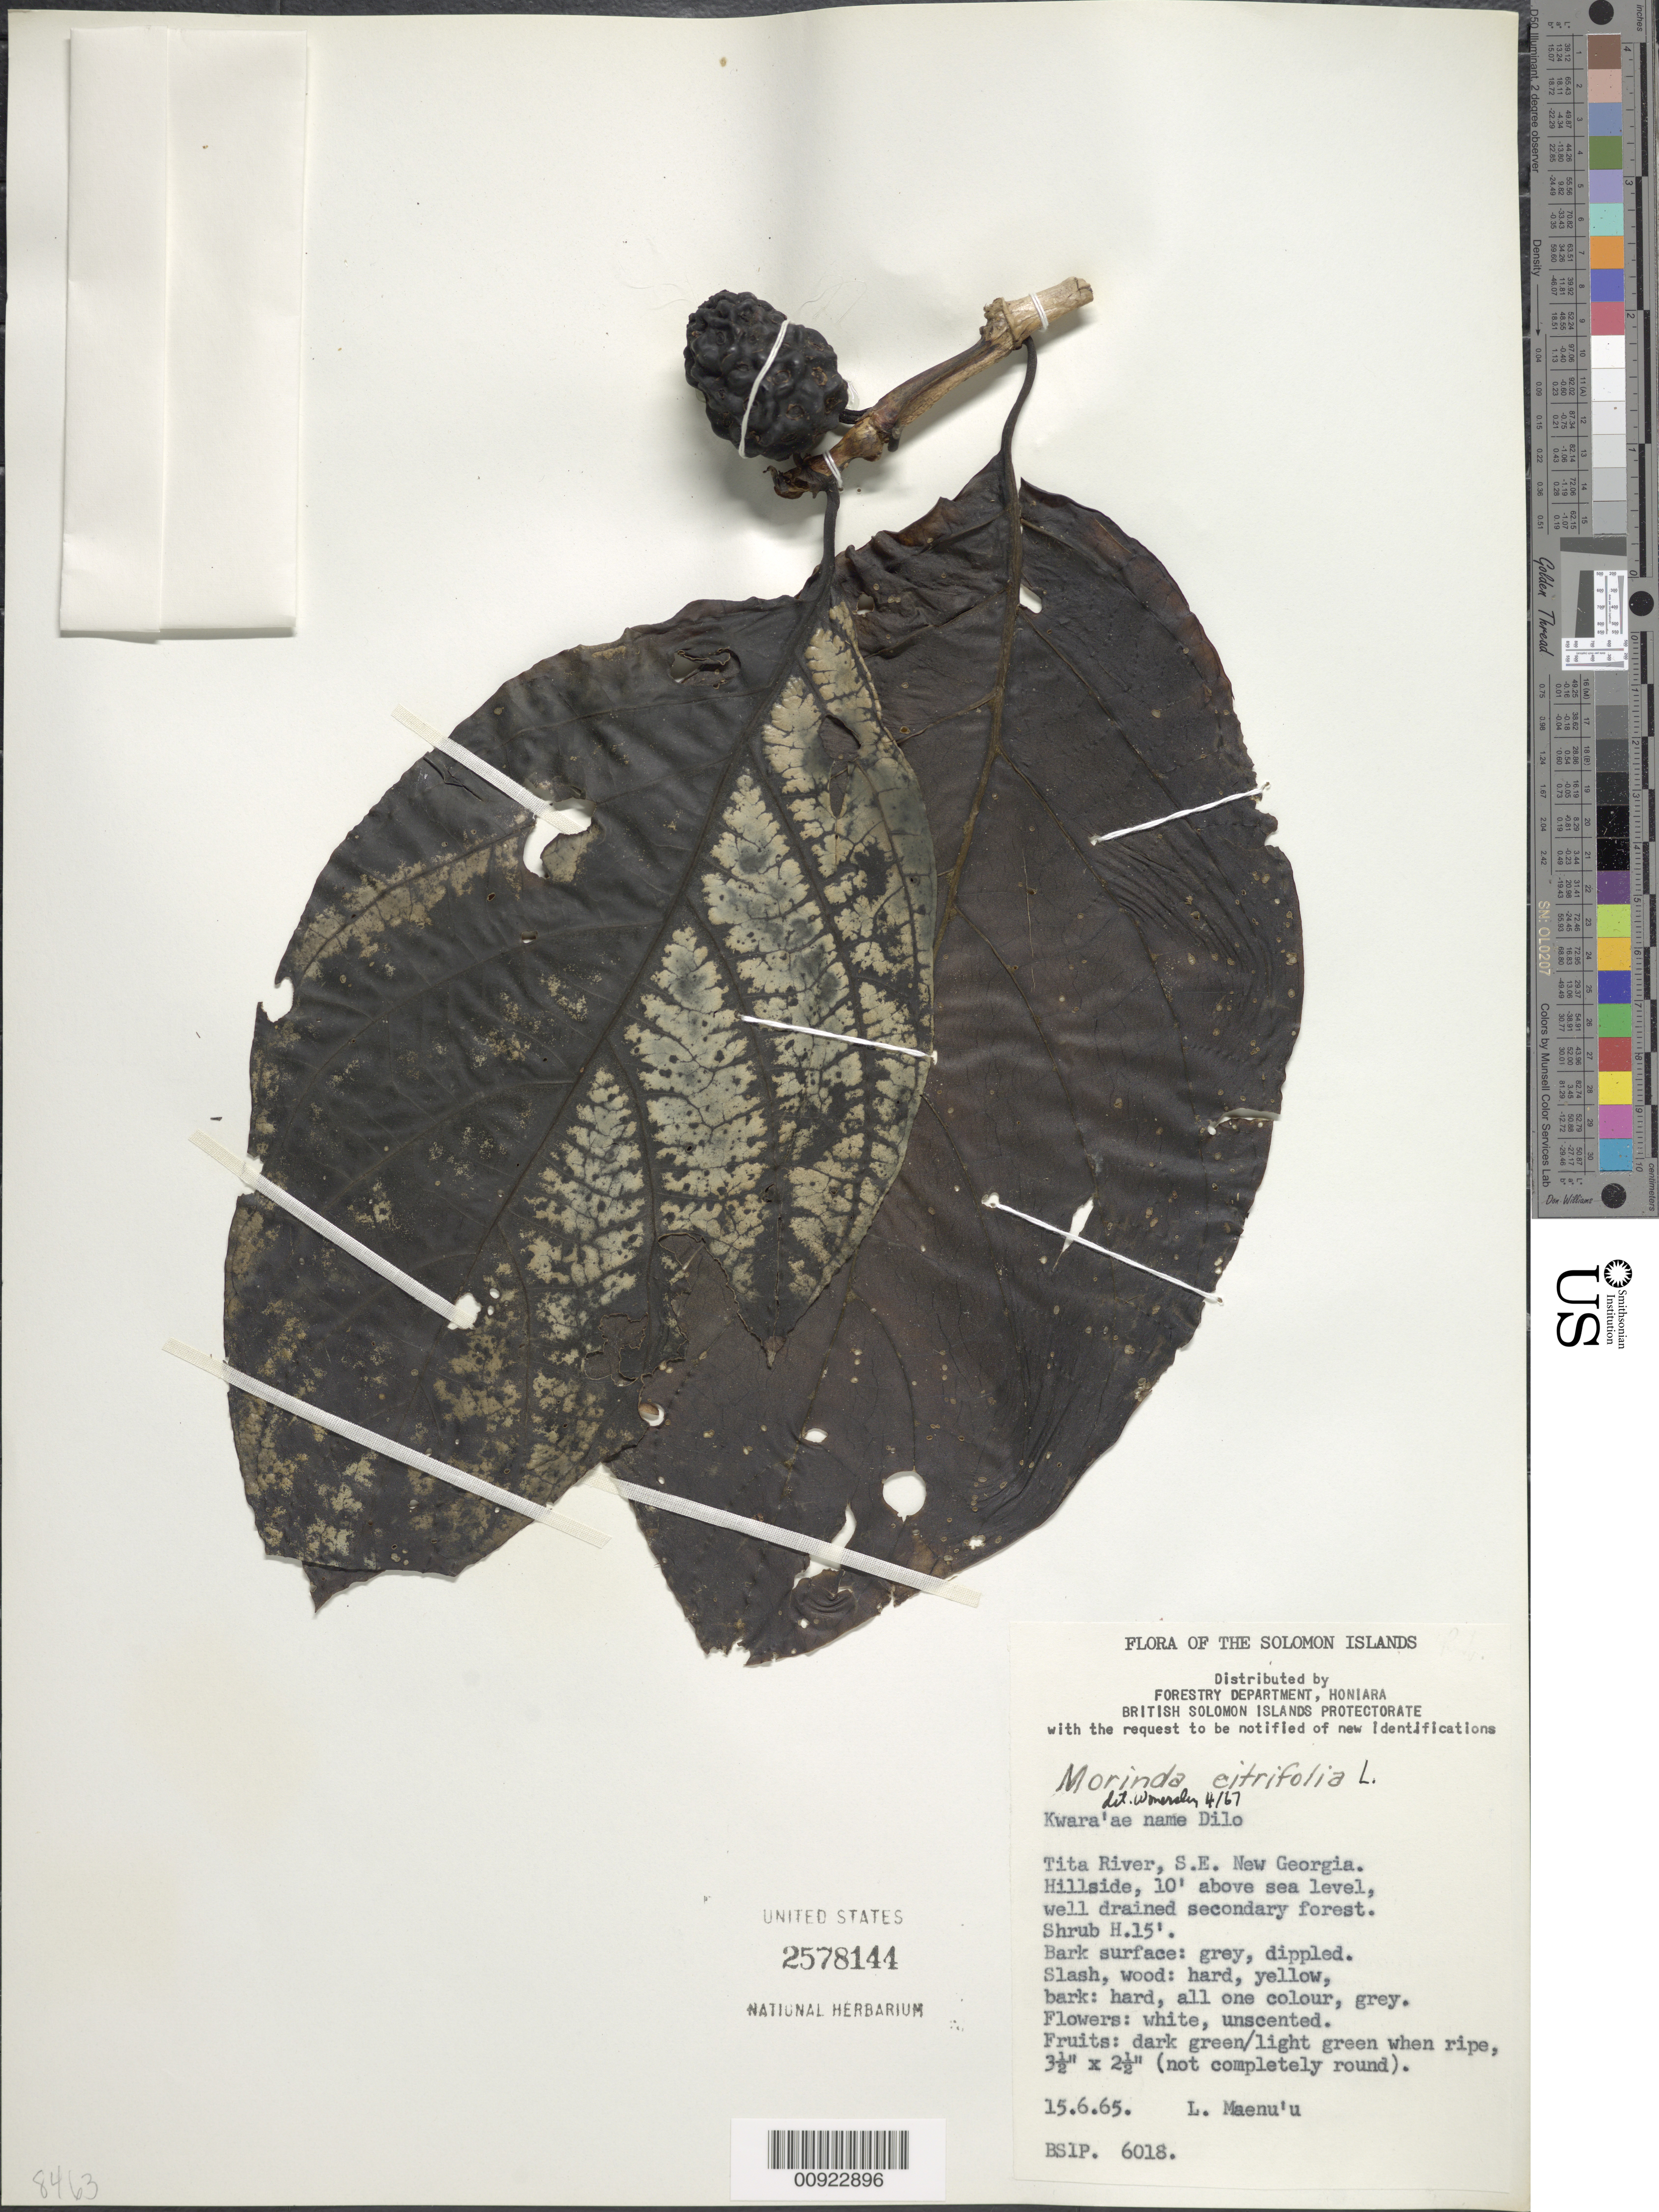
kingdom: Plantae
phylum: Tracheophyta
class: Magnoliopsida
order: Gentianales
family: Rubiaceae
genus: Morinda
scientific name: Morinda citrifolia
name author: L.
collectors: L. Maenu'u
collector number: BSIP 6018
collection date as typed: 15 Jun 1965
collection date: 1965-06-15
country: Solomon Islands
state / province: Western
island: New Georgia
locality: Tita River, SE New Georgia; well drained secondary forest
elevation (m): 3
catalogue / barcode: US 2578144